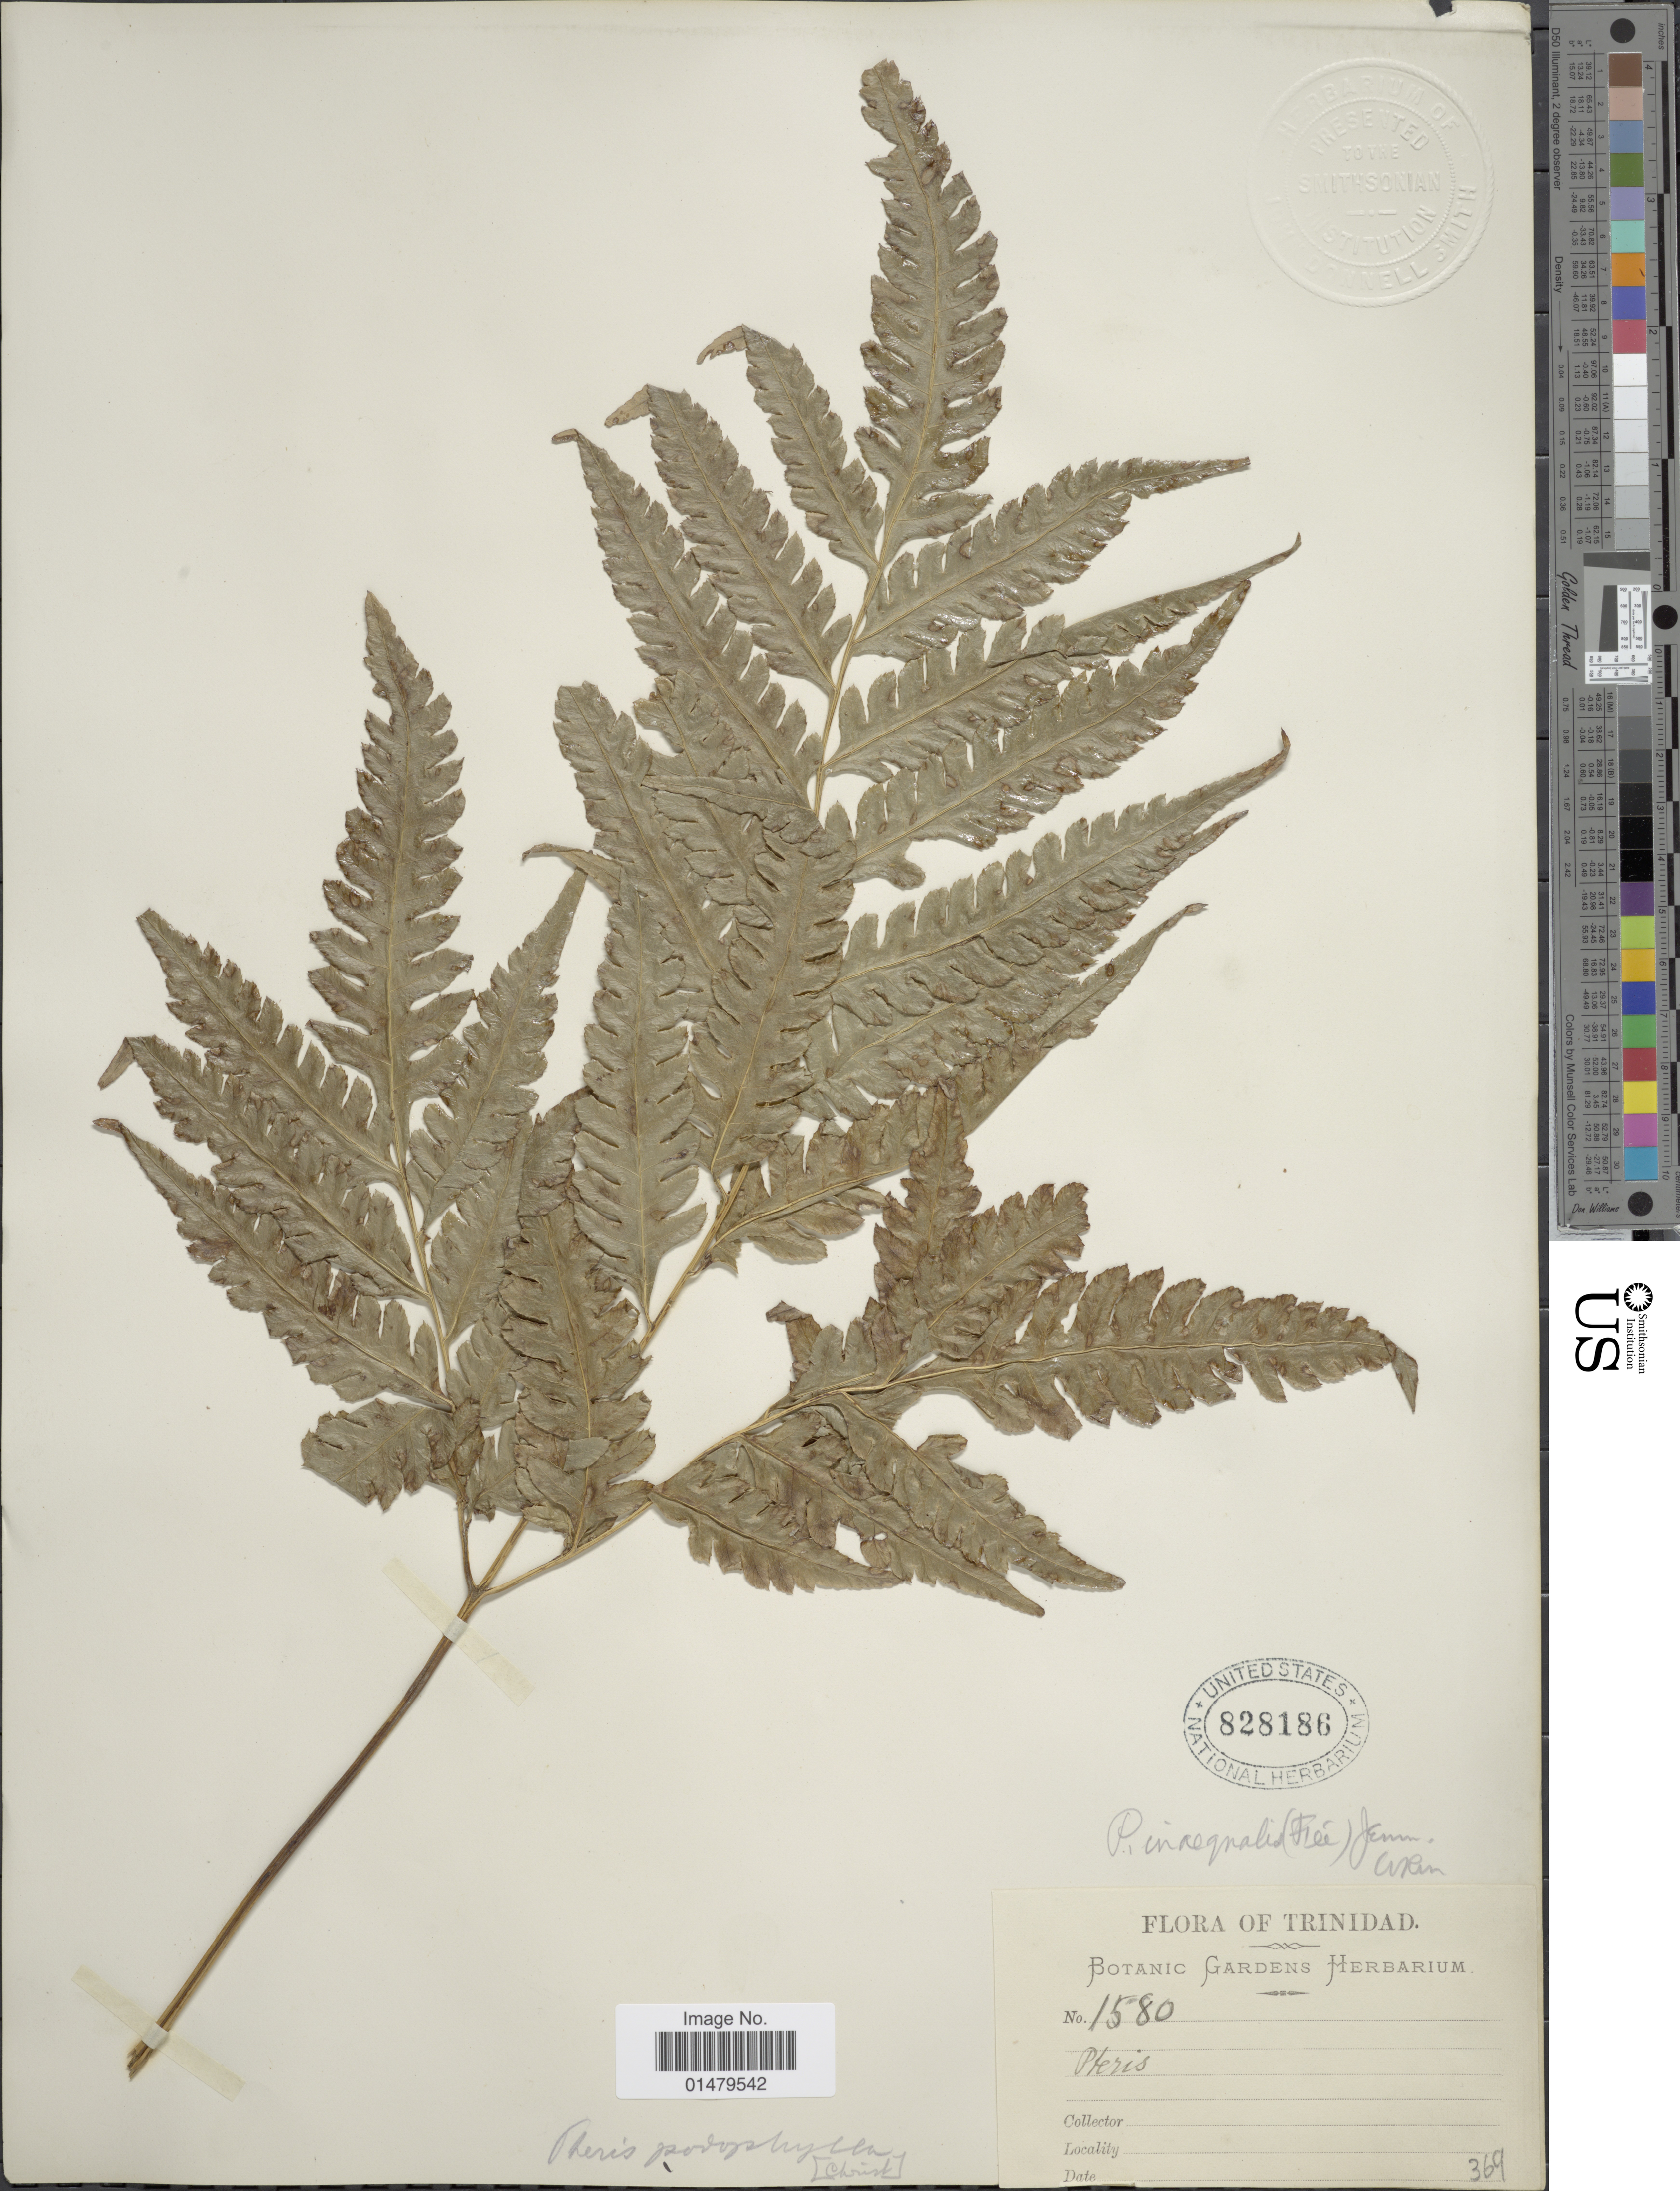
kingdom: Plantae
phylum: Tracheophyta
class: Polypodiopsida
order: Polypodiales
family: Pteridaceae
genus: Pteris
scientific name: Pteris inaequalis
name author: (Fée) Jenman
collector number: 1580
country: Trinidad and Tobago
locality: Trinidad.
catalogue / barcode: US 828186